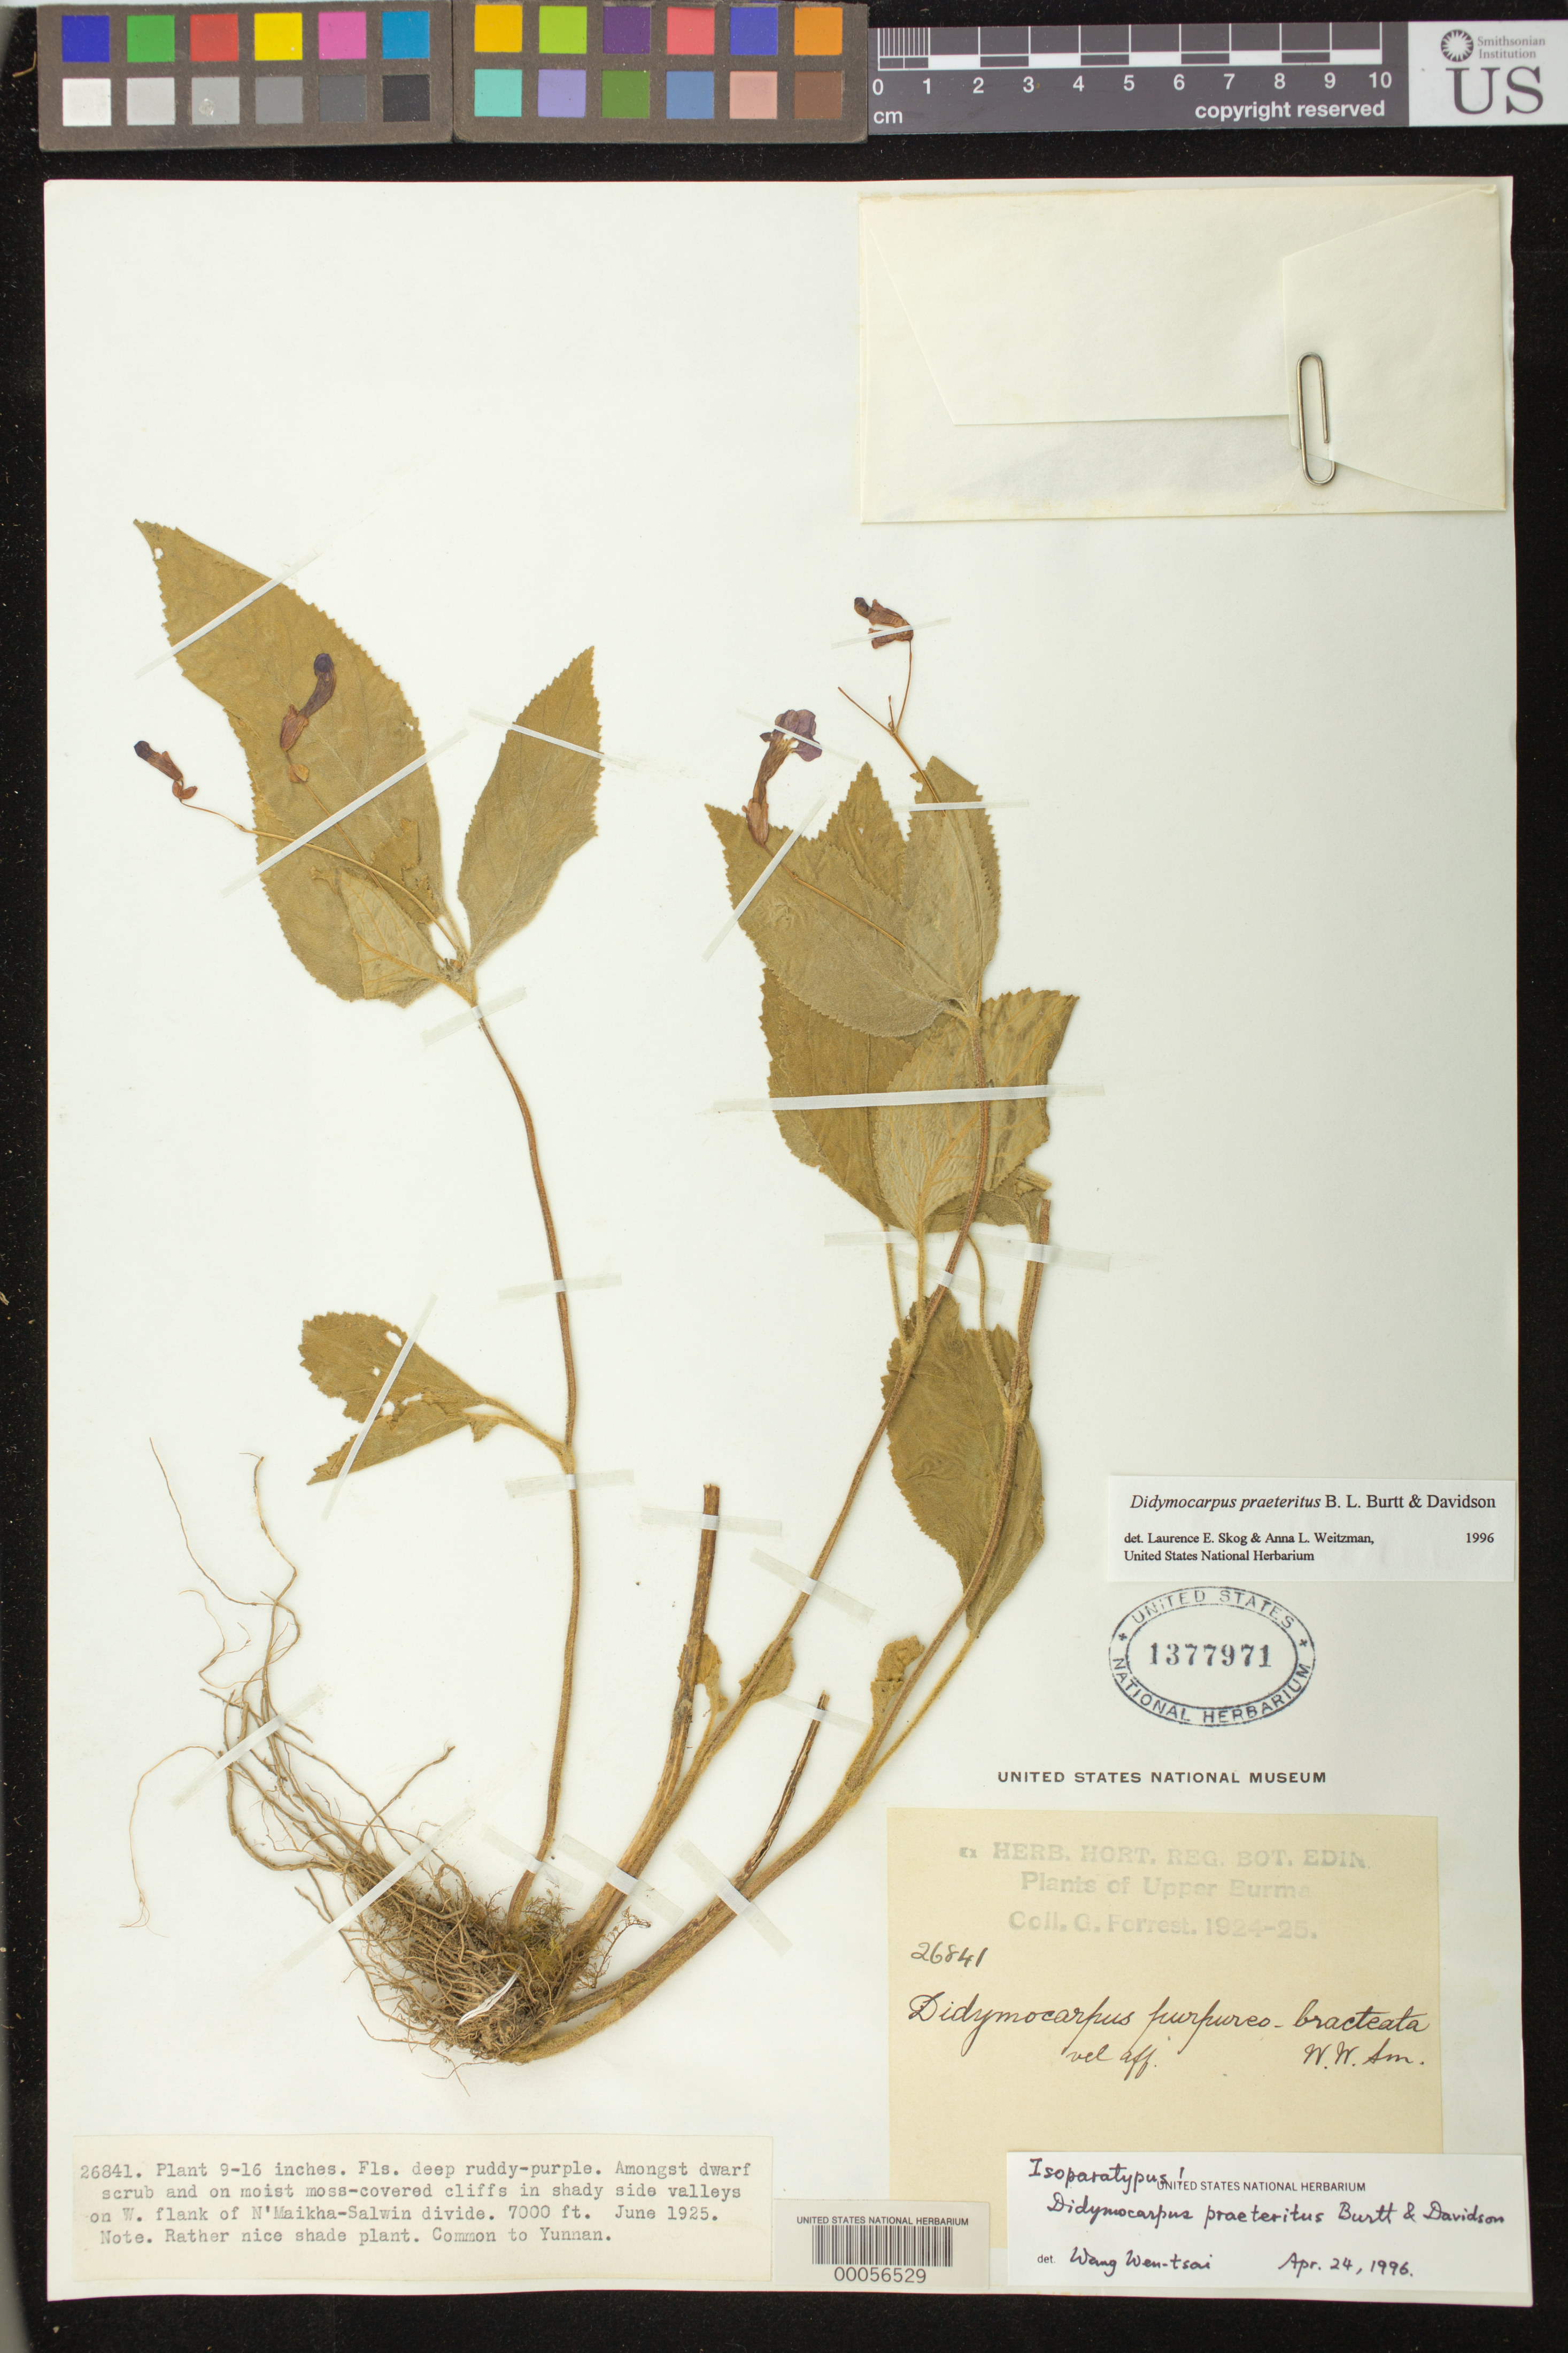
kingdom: Plantae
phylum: Tracheophyta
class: Magnoliopsida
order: Lamiales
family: Gesneriaceae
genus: Didymocarpus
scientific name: Didymocarpus praeteritus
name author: B.L. Burtt & R.A. Davidson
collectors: G. Forrest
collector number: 26841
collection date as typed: Jun 1925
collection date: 1925-06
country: Myanmar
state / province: Kachin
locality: W flank of N'maikha - Salwin divide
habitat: Amongst dwarf scrub and onmoist moss-covered cliffs in shade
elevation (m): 2134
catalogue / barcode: US 1377971